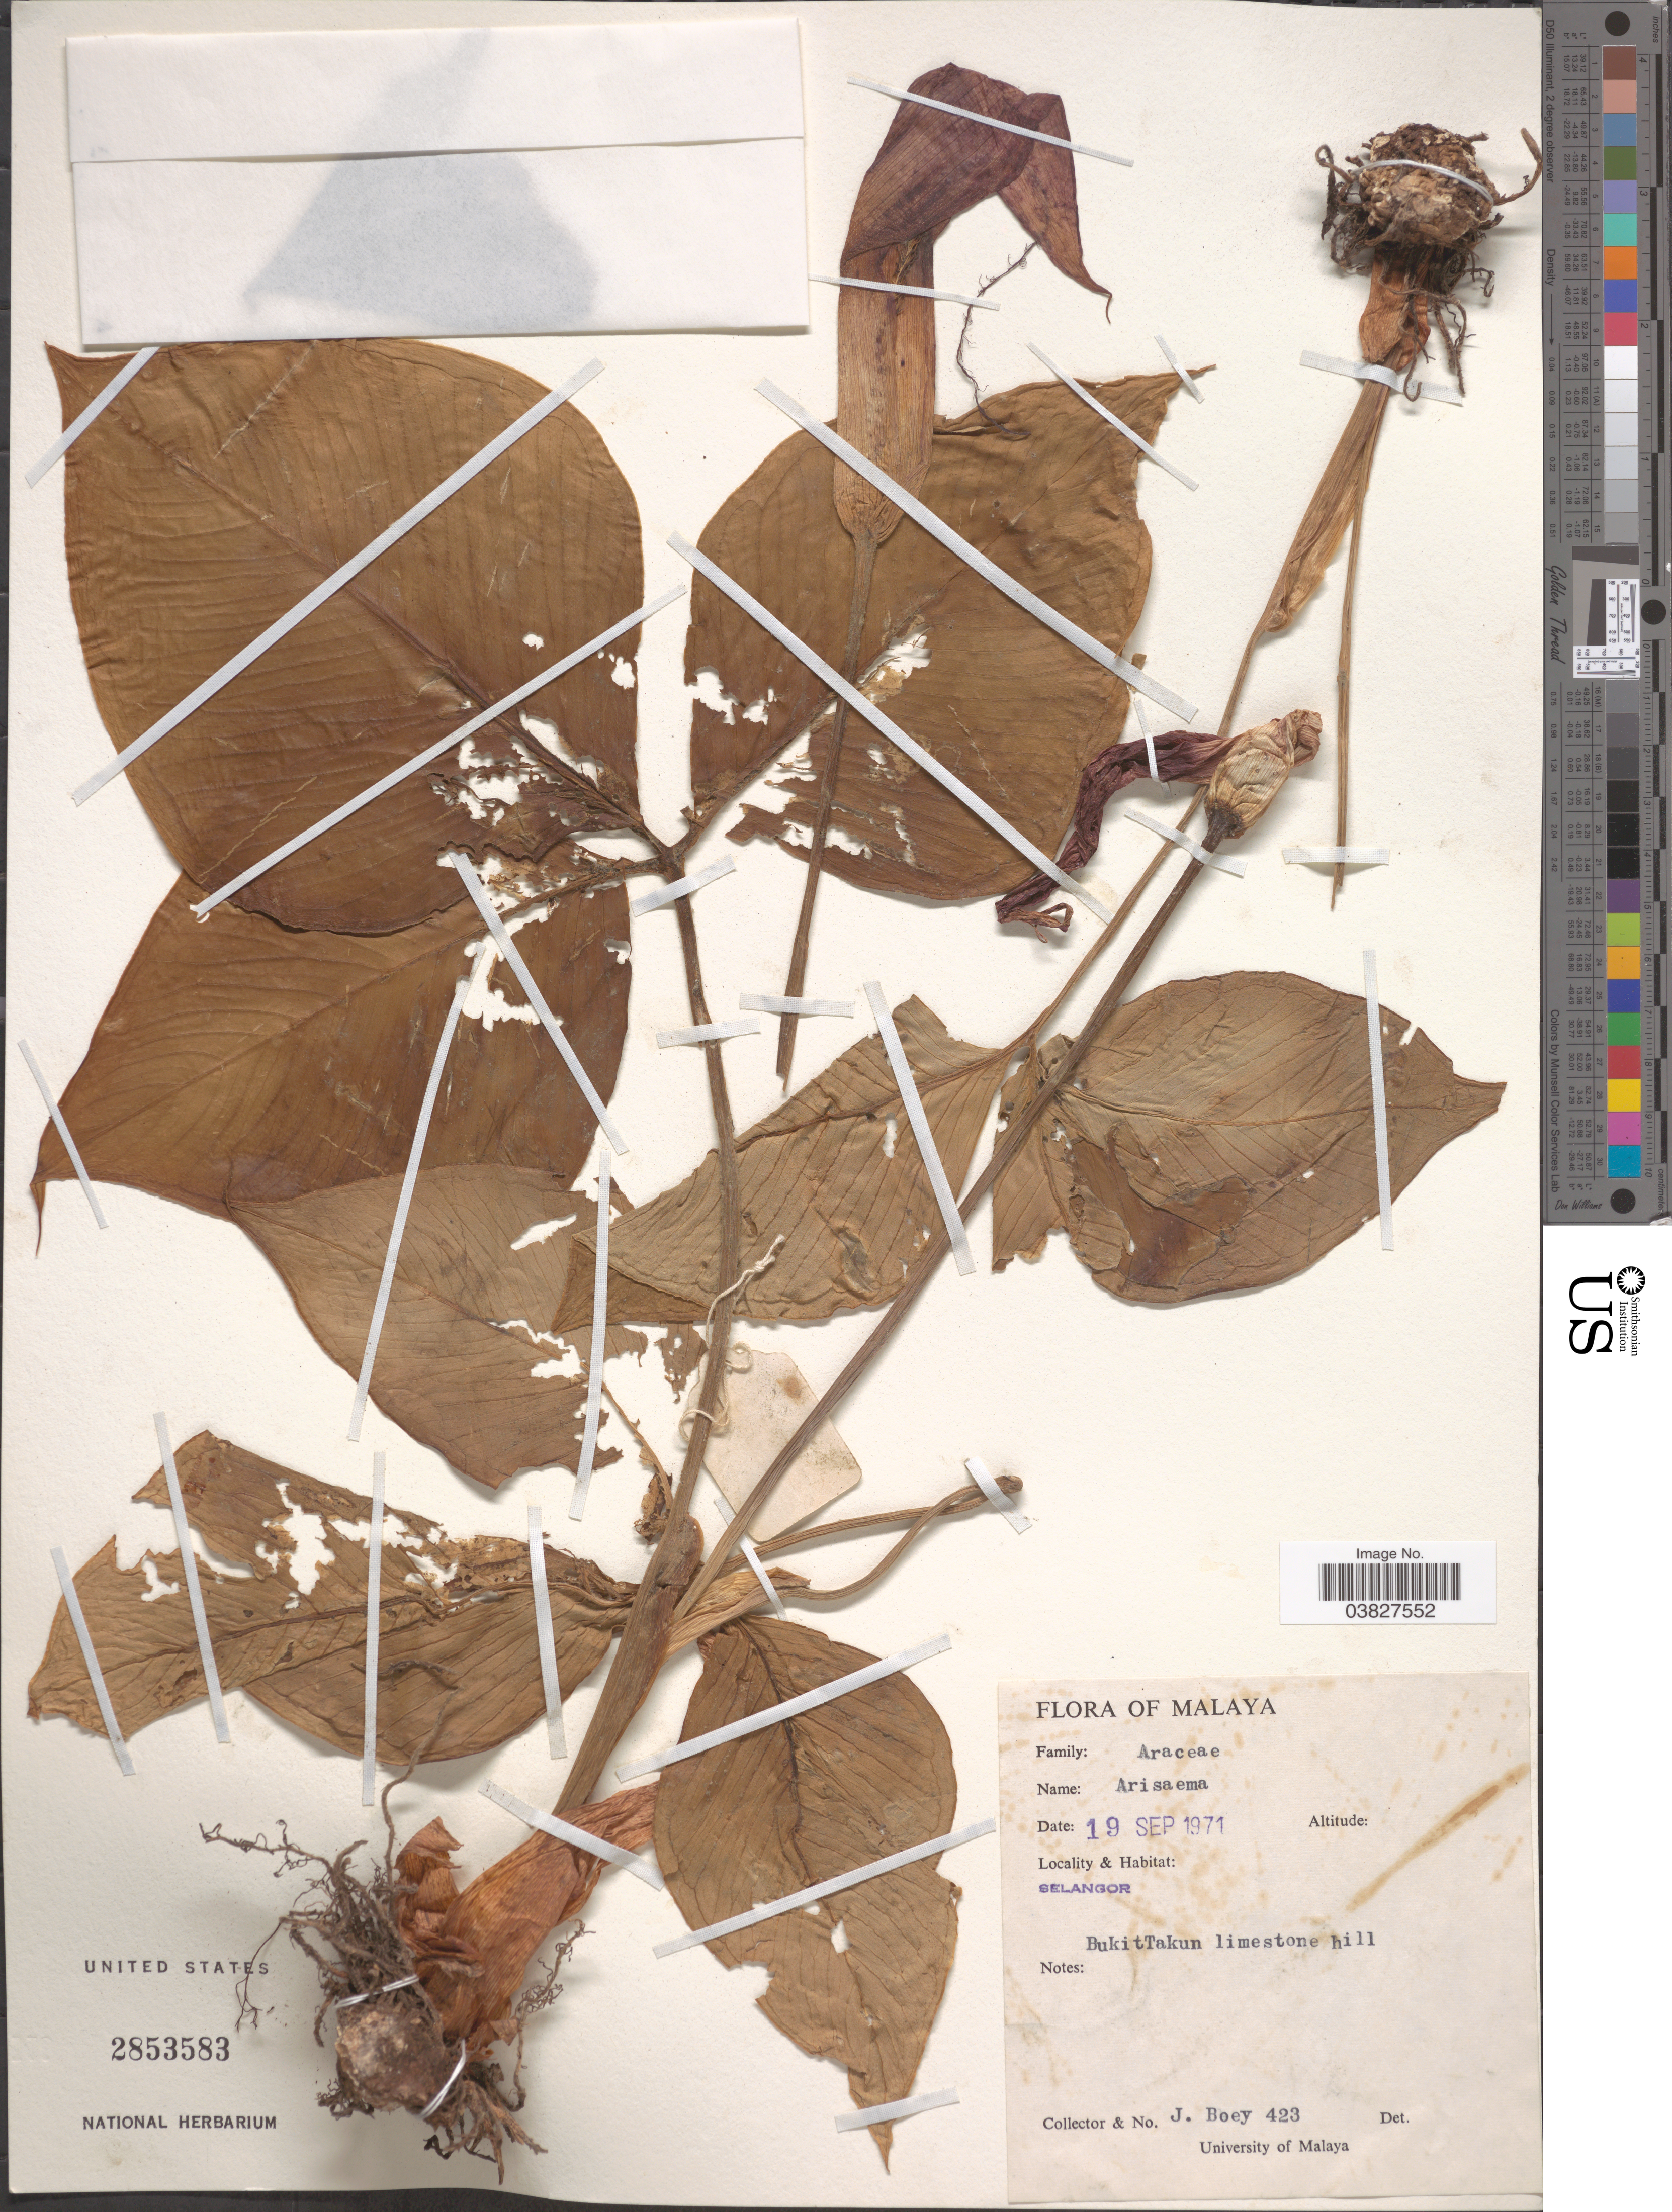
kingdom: Plantae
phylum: Tracheophyta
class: Liliopsida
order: Alismatales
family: Araceae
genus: Arisaema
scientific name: Arisaema fimbriatum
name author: (Reinw.) Mast.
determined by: Ma, Zheng Xu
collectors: J. Boey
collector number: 423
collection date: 1971-09-19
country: Malaysia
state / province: Selangor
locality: Malaya. BukitTakun limestone hill.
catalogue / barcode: US 2853583